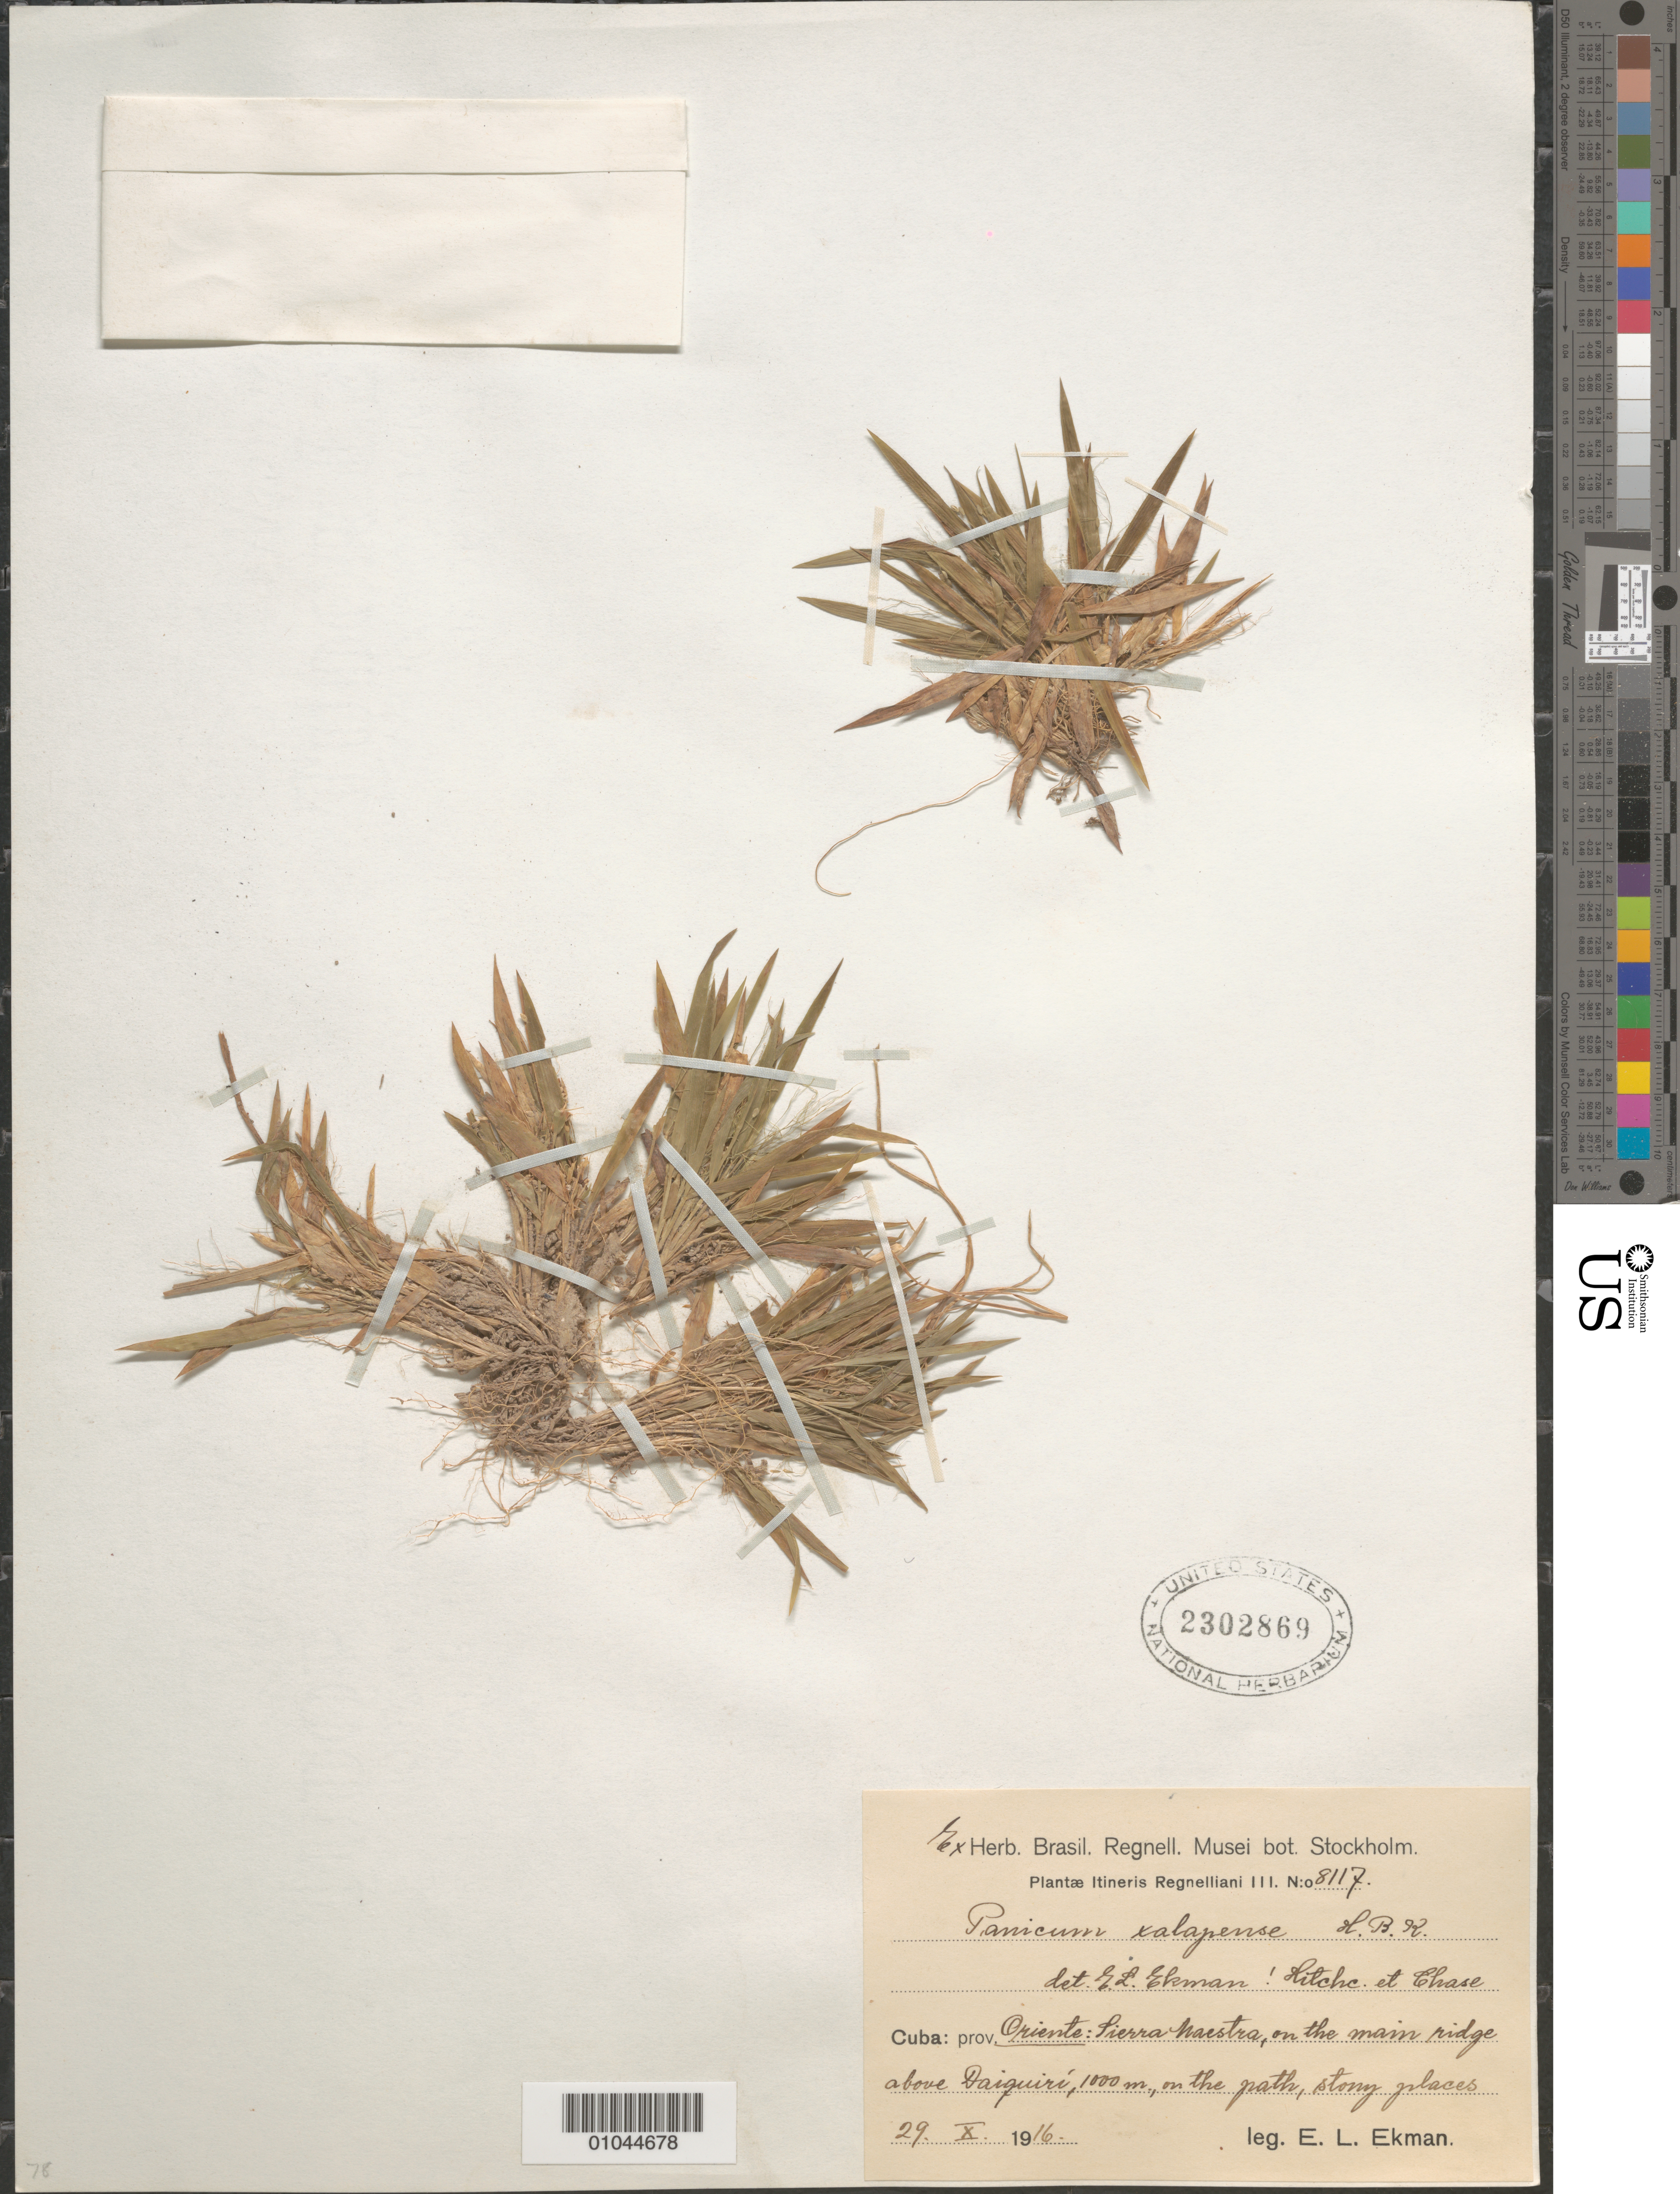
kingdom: Plantae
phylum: Tracheophyta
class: Liliopsida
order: Poales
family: Poaceae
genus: Panicum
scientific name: Panicum xalapense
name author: Kunth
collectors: E. L. Ekman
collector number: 8117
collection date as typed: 29 Oct 1916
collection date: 1916-10-29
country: Cuba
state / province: Oriente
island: Cuba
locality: Sierra Naestra, on the main ridge above Daiquiri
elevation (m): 1000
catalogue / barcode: US 2302869